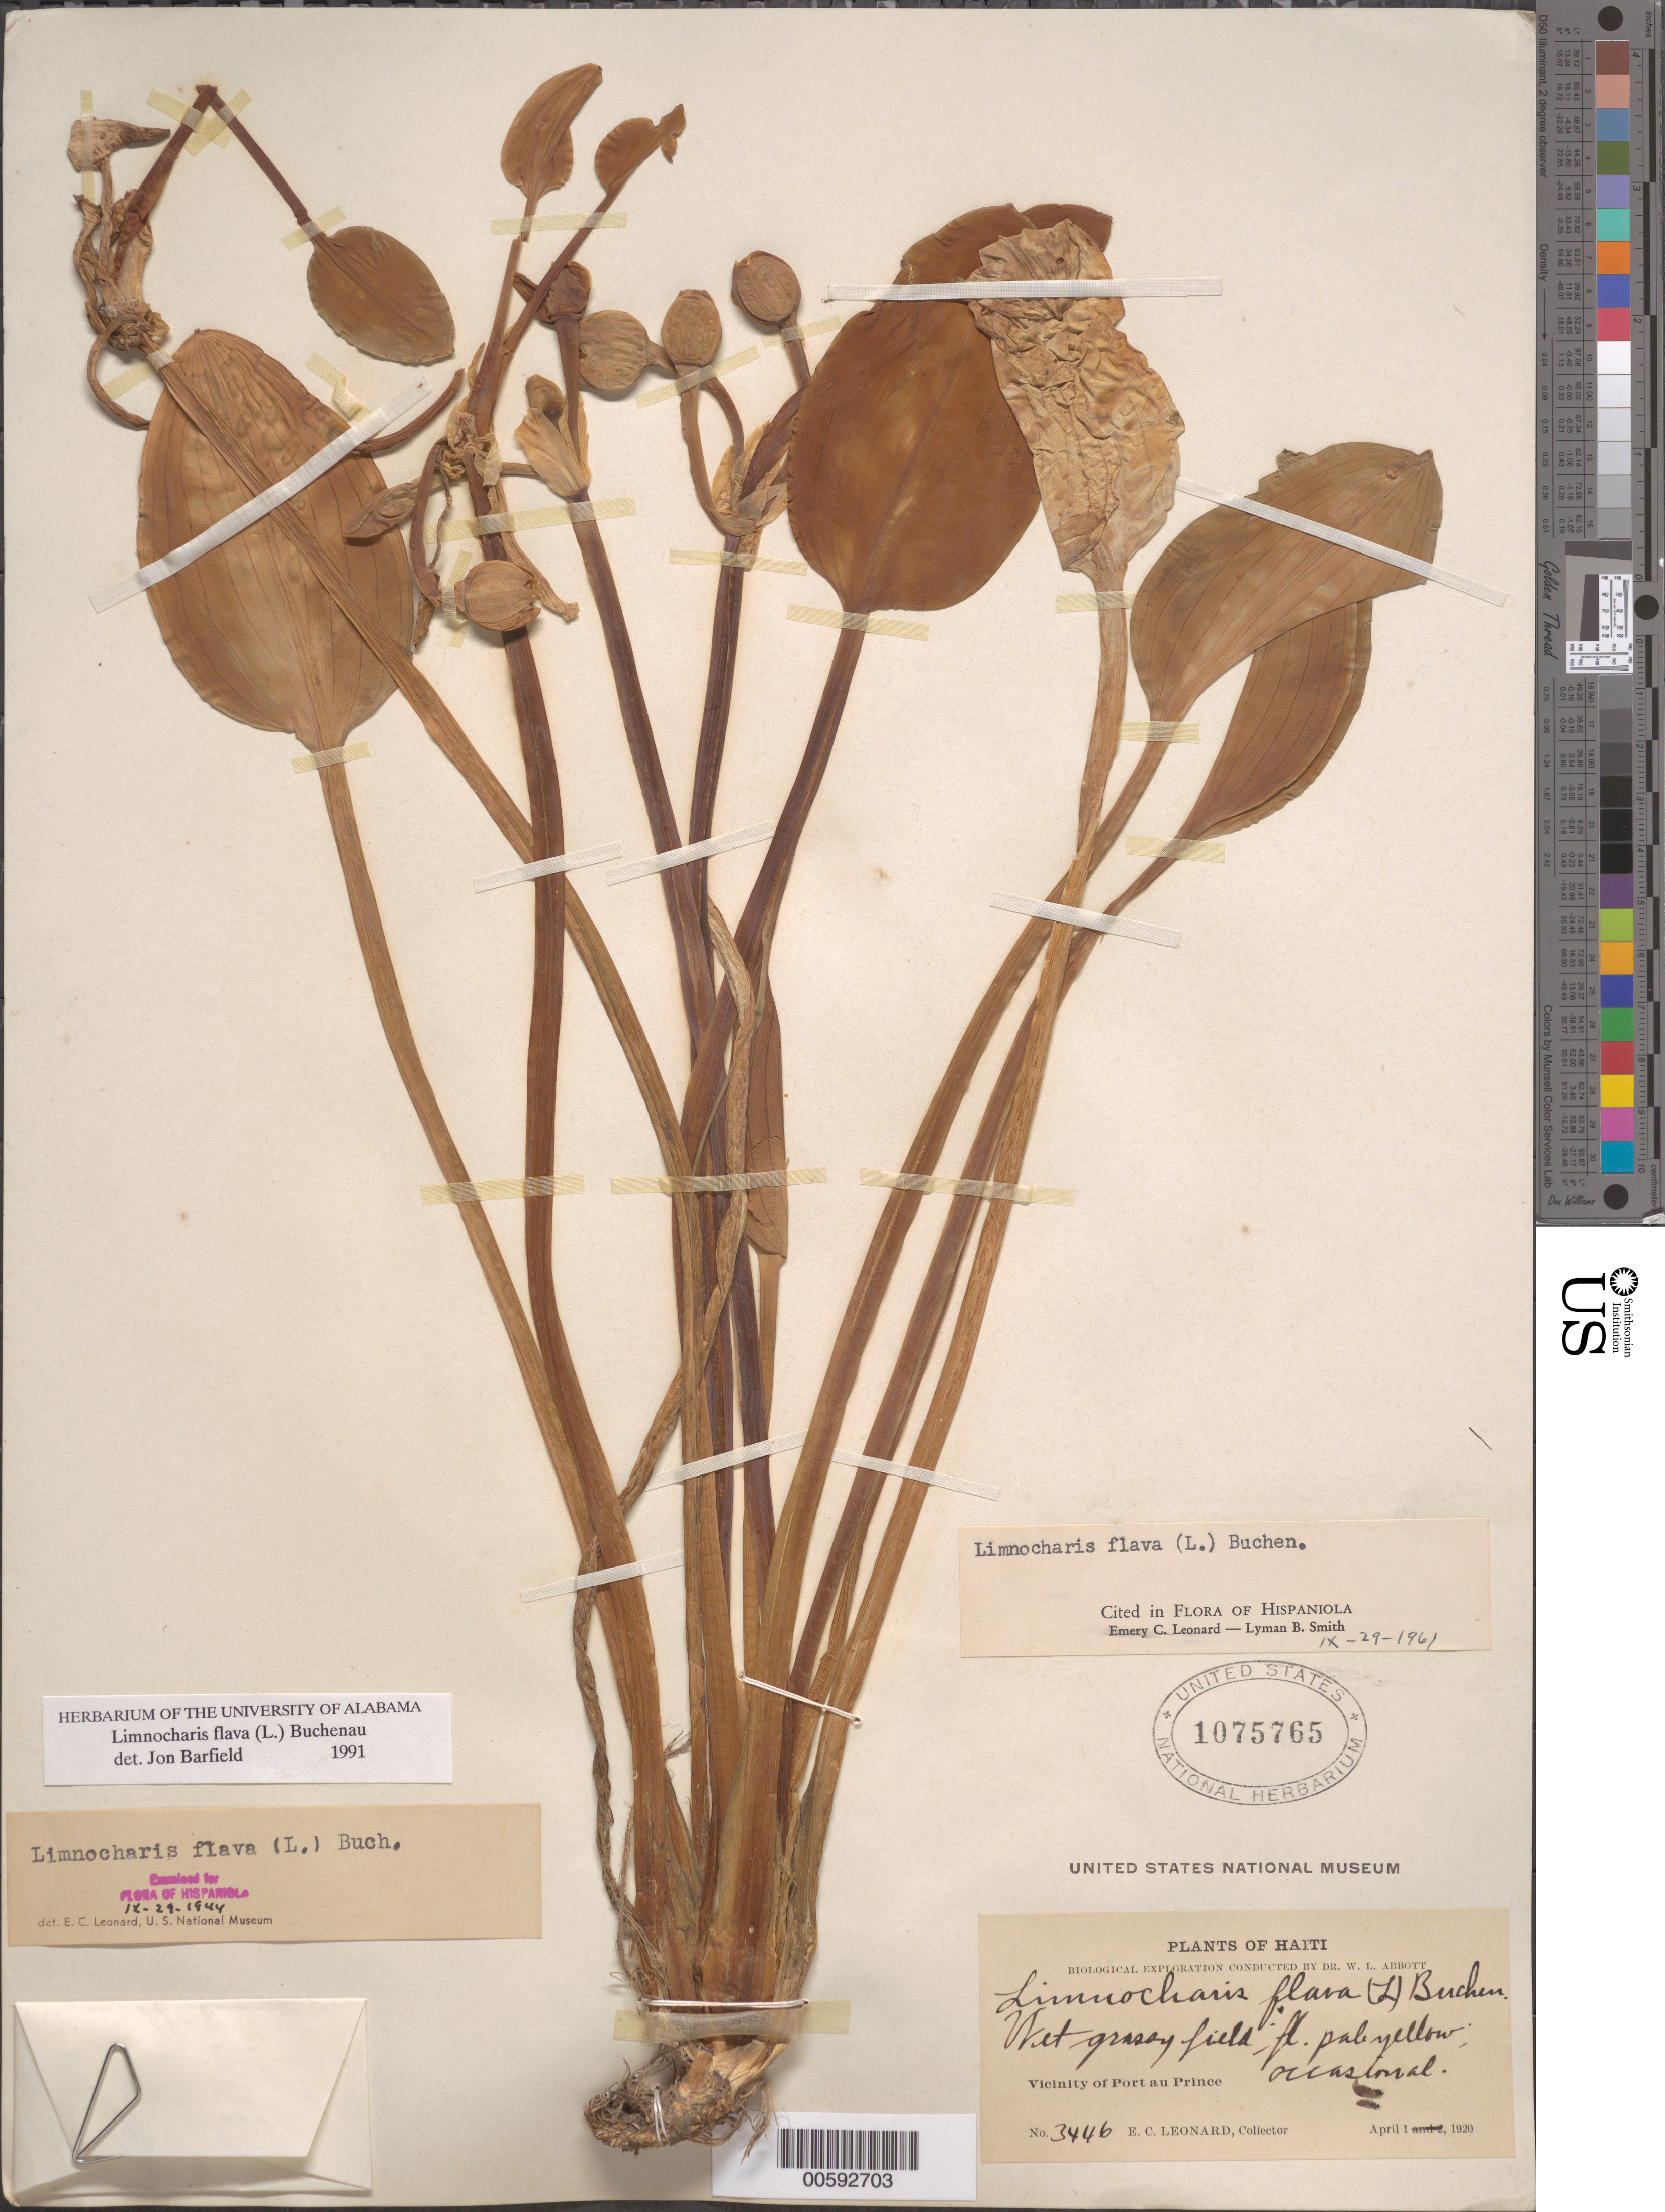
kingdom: Plantae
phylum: Tracheophyta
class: Liliopsida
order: Alismatales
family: Alismataceae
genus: Limnocharis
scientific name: Limnocharis flava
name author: (L.) Buchenau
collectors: E. C. Leonard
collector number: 3446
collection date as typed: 01 Apr 1920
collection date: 1920-04-01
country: Haiti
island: Hispaniola Island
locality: Port au Prince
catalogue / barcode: US 1075765